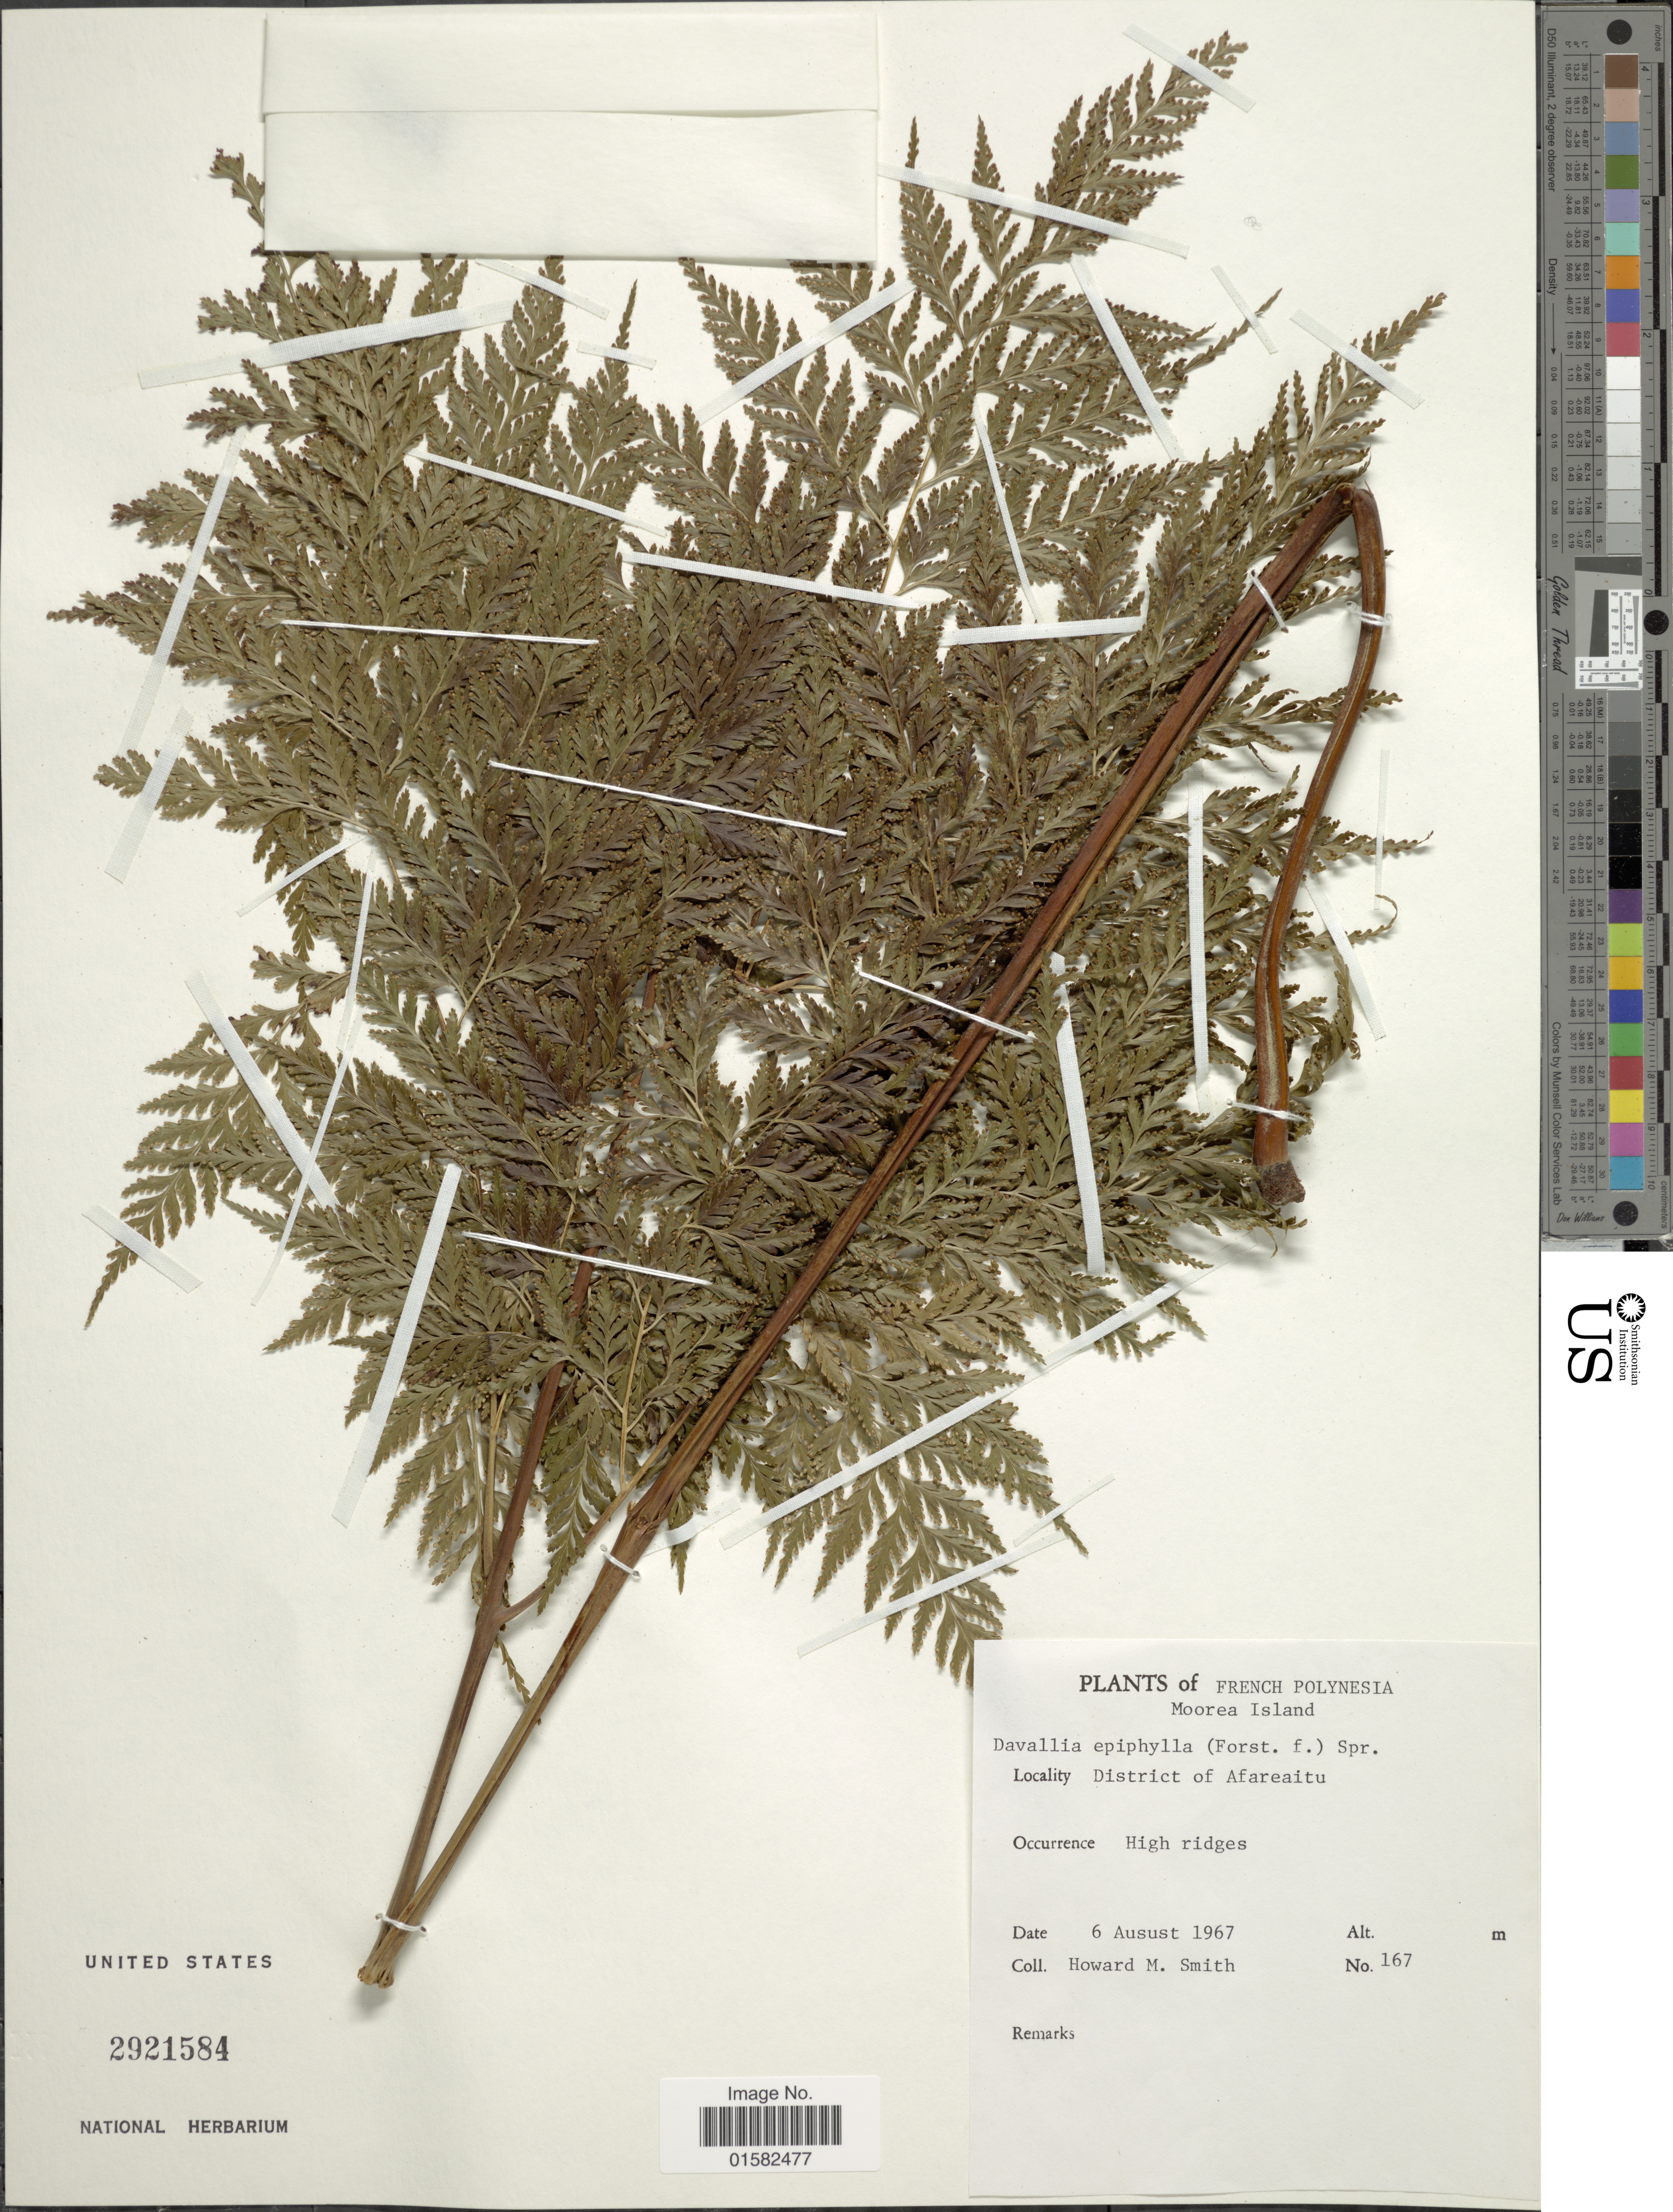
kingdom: Plantae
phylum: Tracheophyta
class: Polypodiopsida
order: Polypodiales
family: Davalliaceae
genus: Wibelia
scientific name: Wibelia denticulata var. elata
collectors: H. M. Smith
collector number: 167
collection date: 1967-08-06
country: French Polynesia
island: Moorea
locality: Moorea island, District of Afareaitu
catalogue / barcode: US 2921584